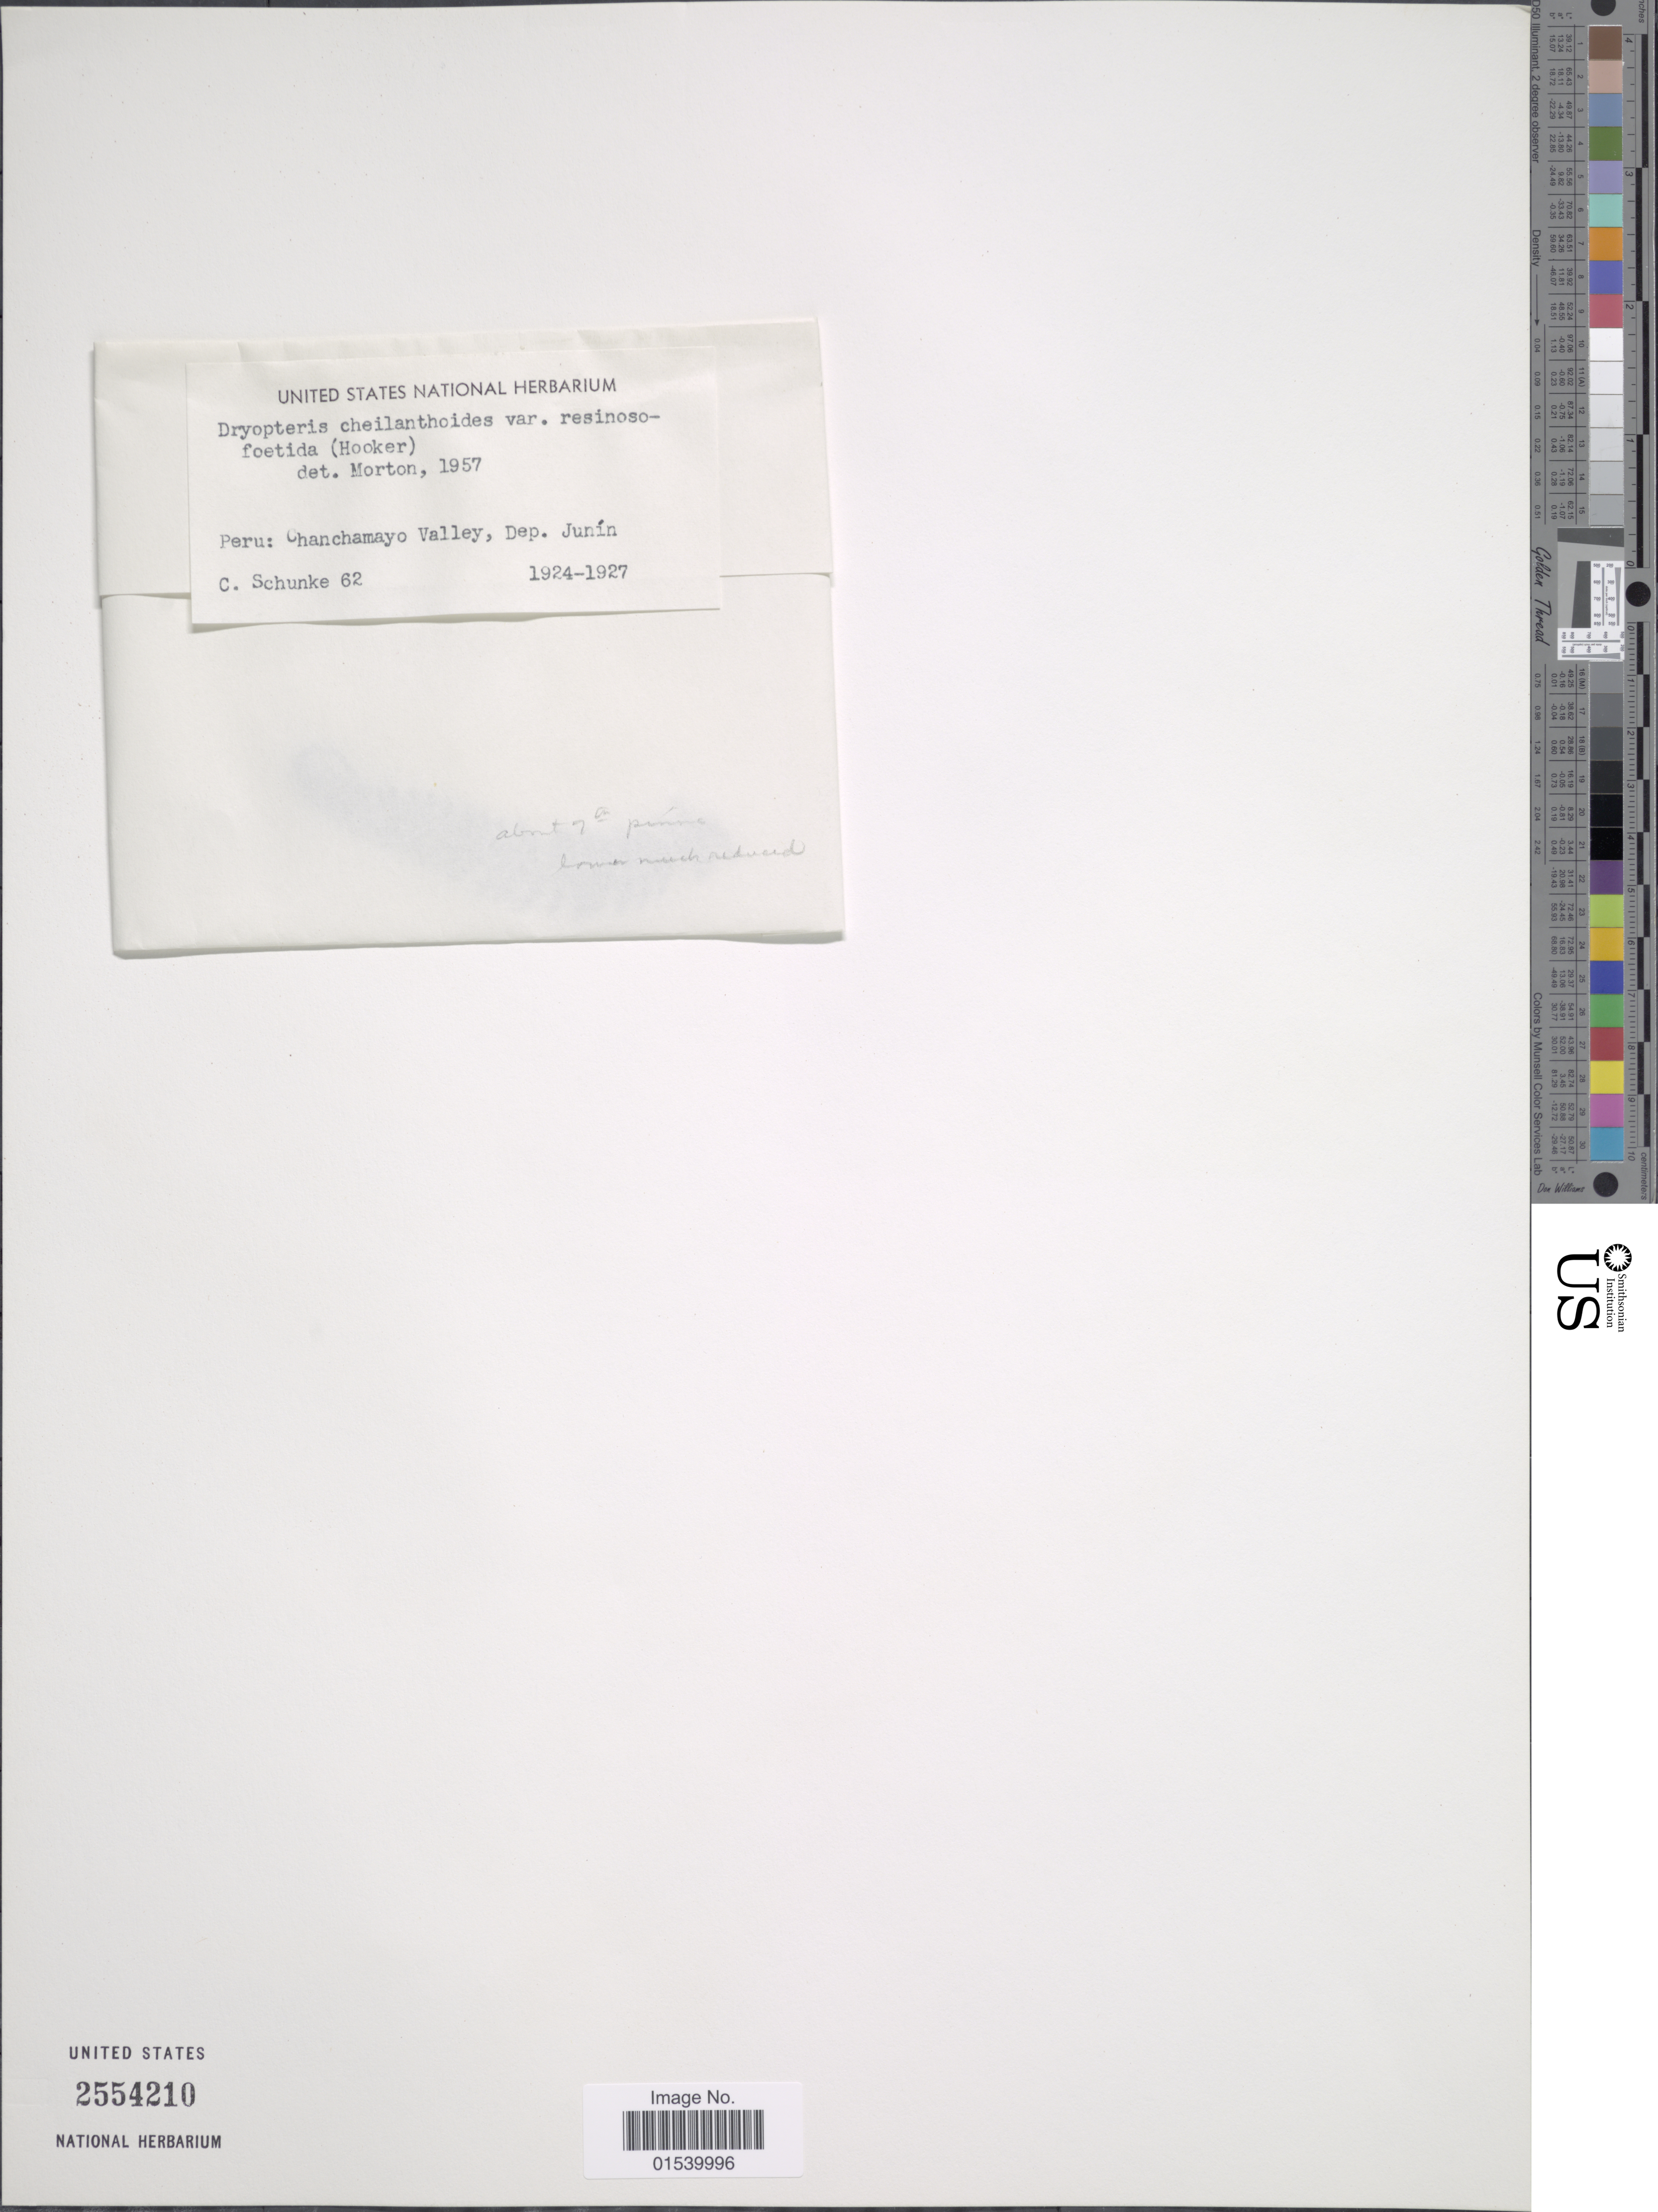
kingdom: Plantae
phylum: Tracheophyta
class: Polypodiopsida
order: Polypodiales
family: Thelypteridaceae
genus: Amauropelta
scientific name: Amauropelta cheilanthoides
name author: (Kunze) Á. Löve & D. Löve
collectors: C. Schunke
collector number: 62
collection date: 1924/1927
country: Peru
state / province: Junín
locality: Chanchamayo Valley, Dep. Junín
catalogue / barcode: US 2554210